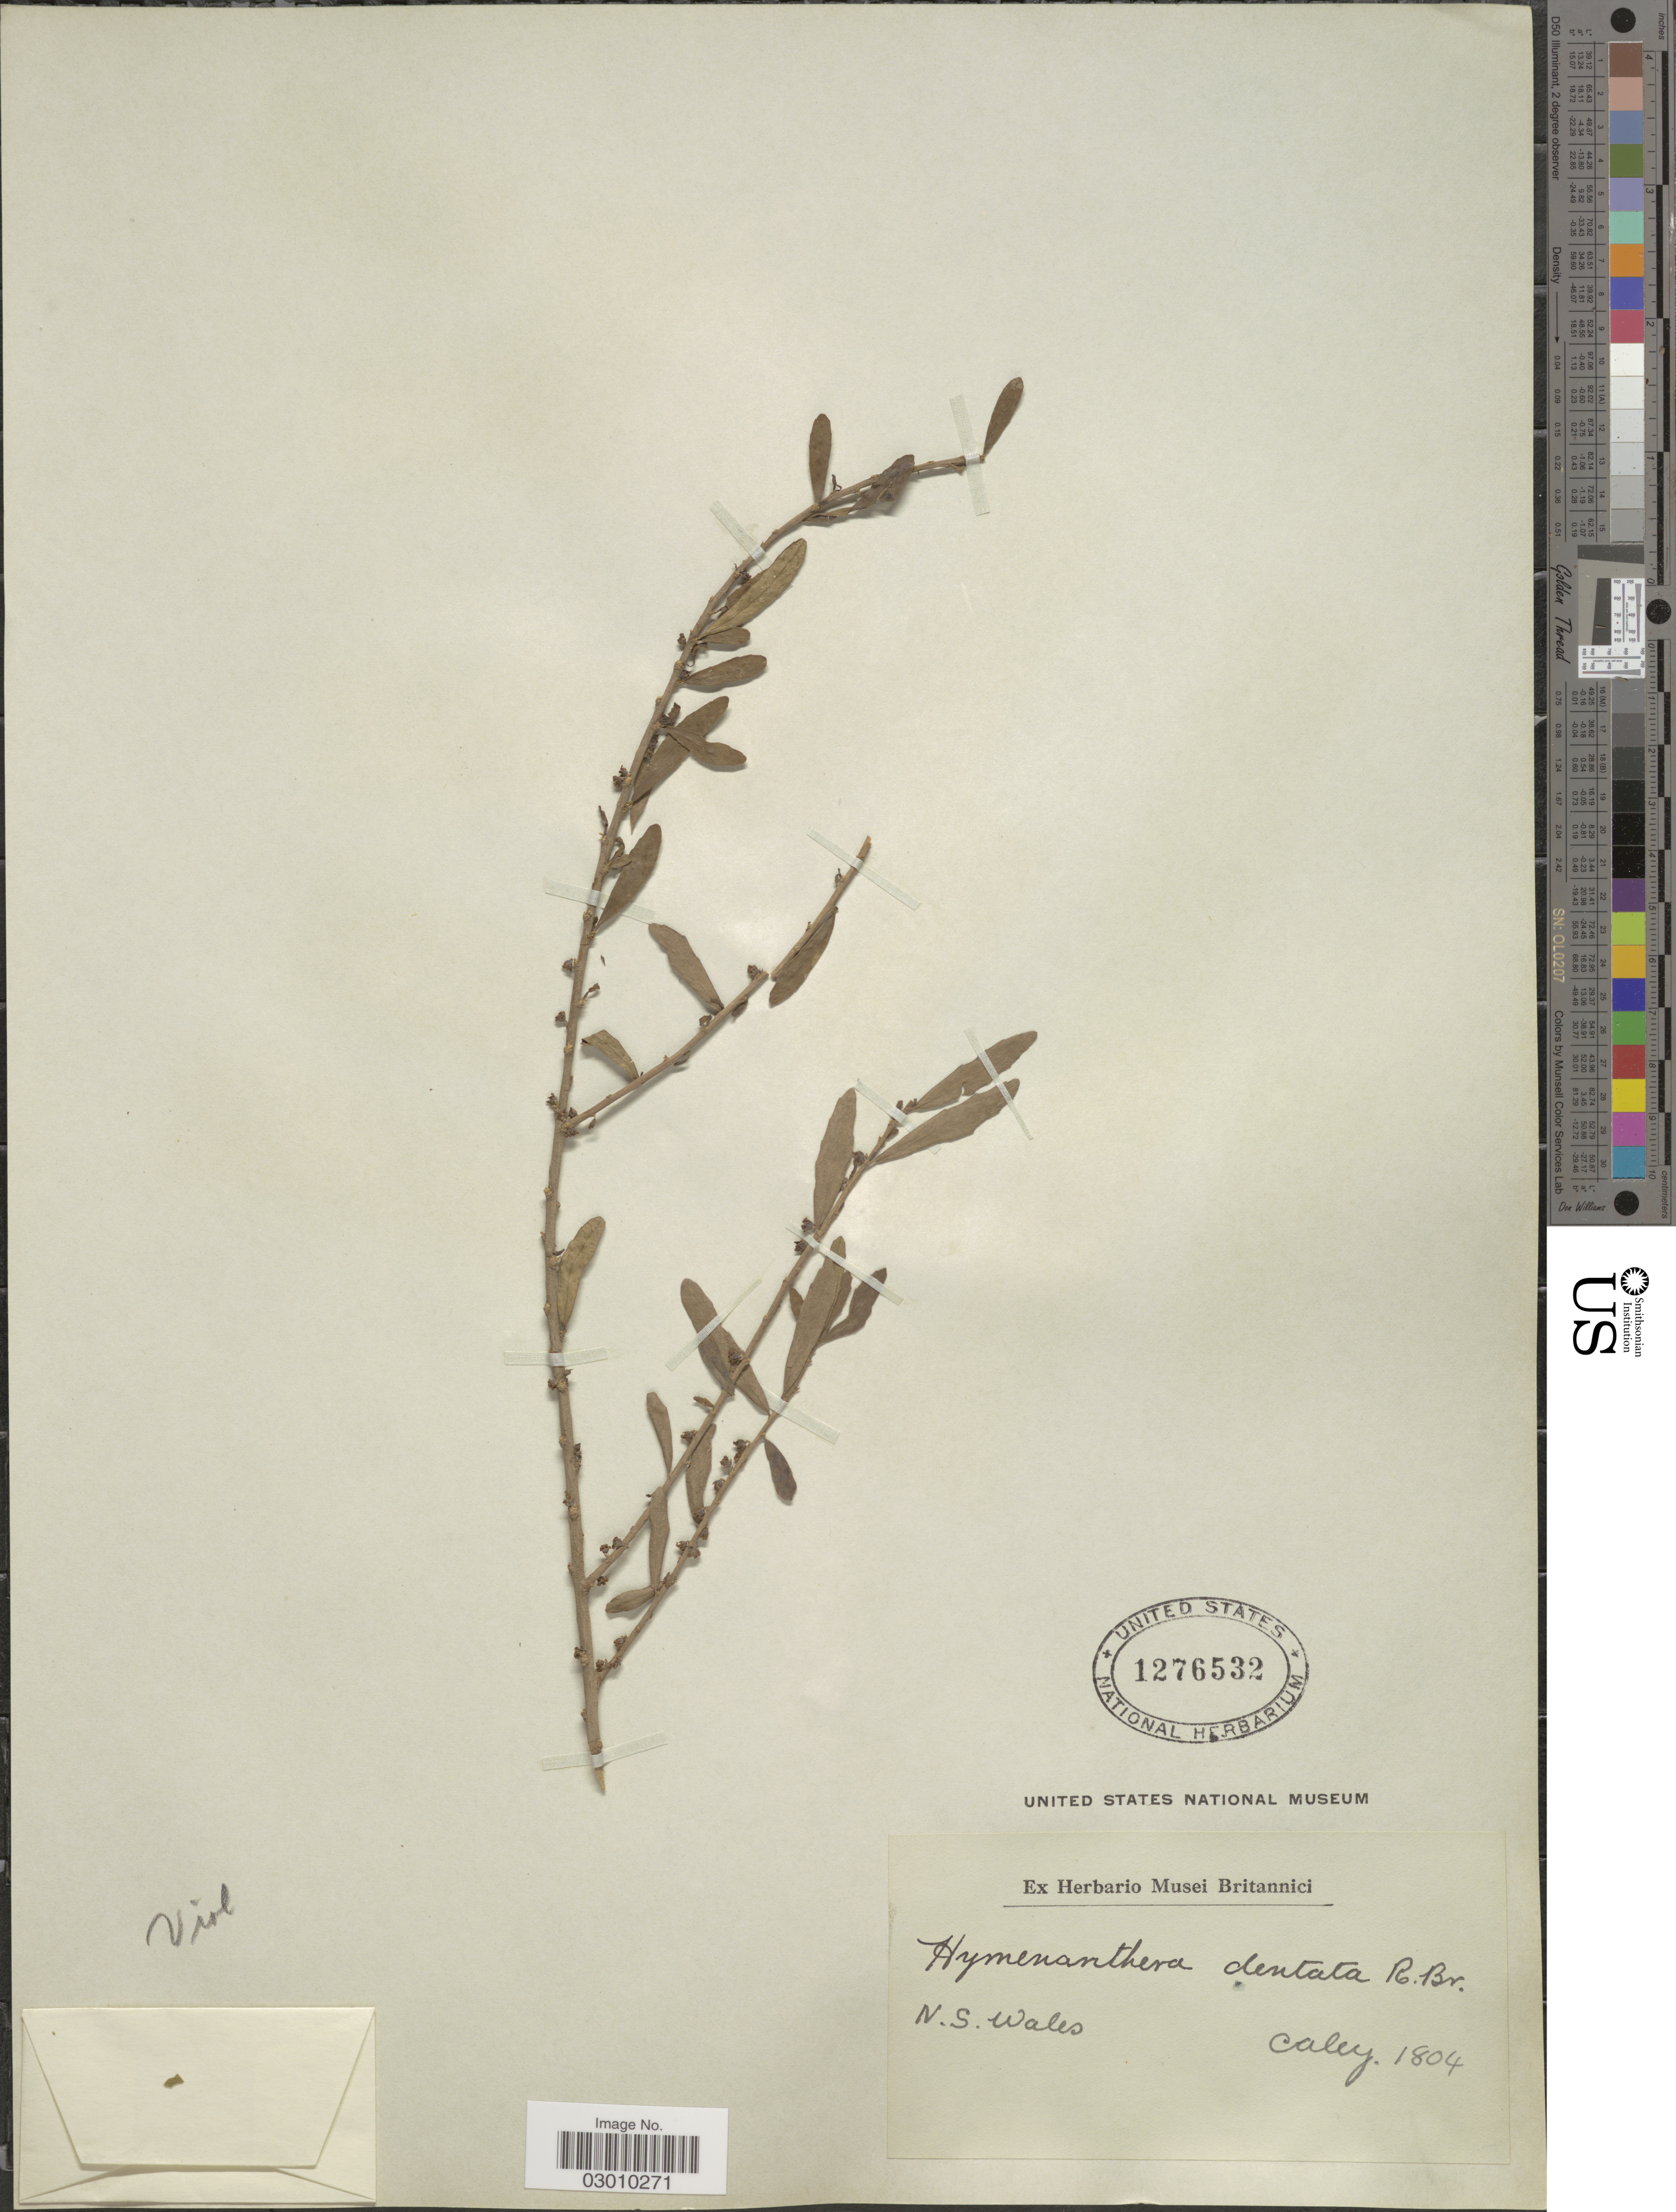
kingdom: Plantae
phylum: Tracheophyta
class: Magnoliopsida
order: Malpighiales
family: Violaceae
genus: Melicytus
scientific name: Melicytus dentatus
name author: (R. Br. ex DC.) Molloy & Mabb.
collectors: -. Caley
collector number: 1804?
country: Australia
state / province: New South Wales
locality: N. S. Wales.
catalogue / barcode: US 1276532